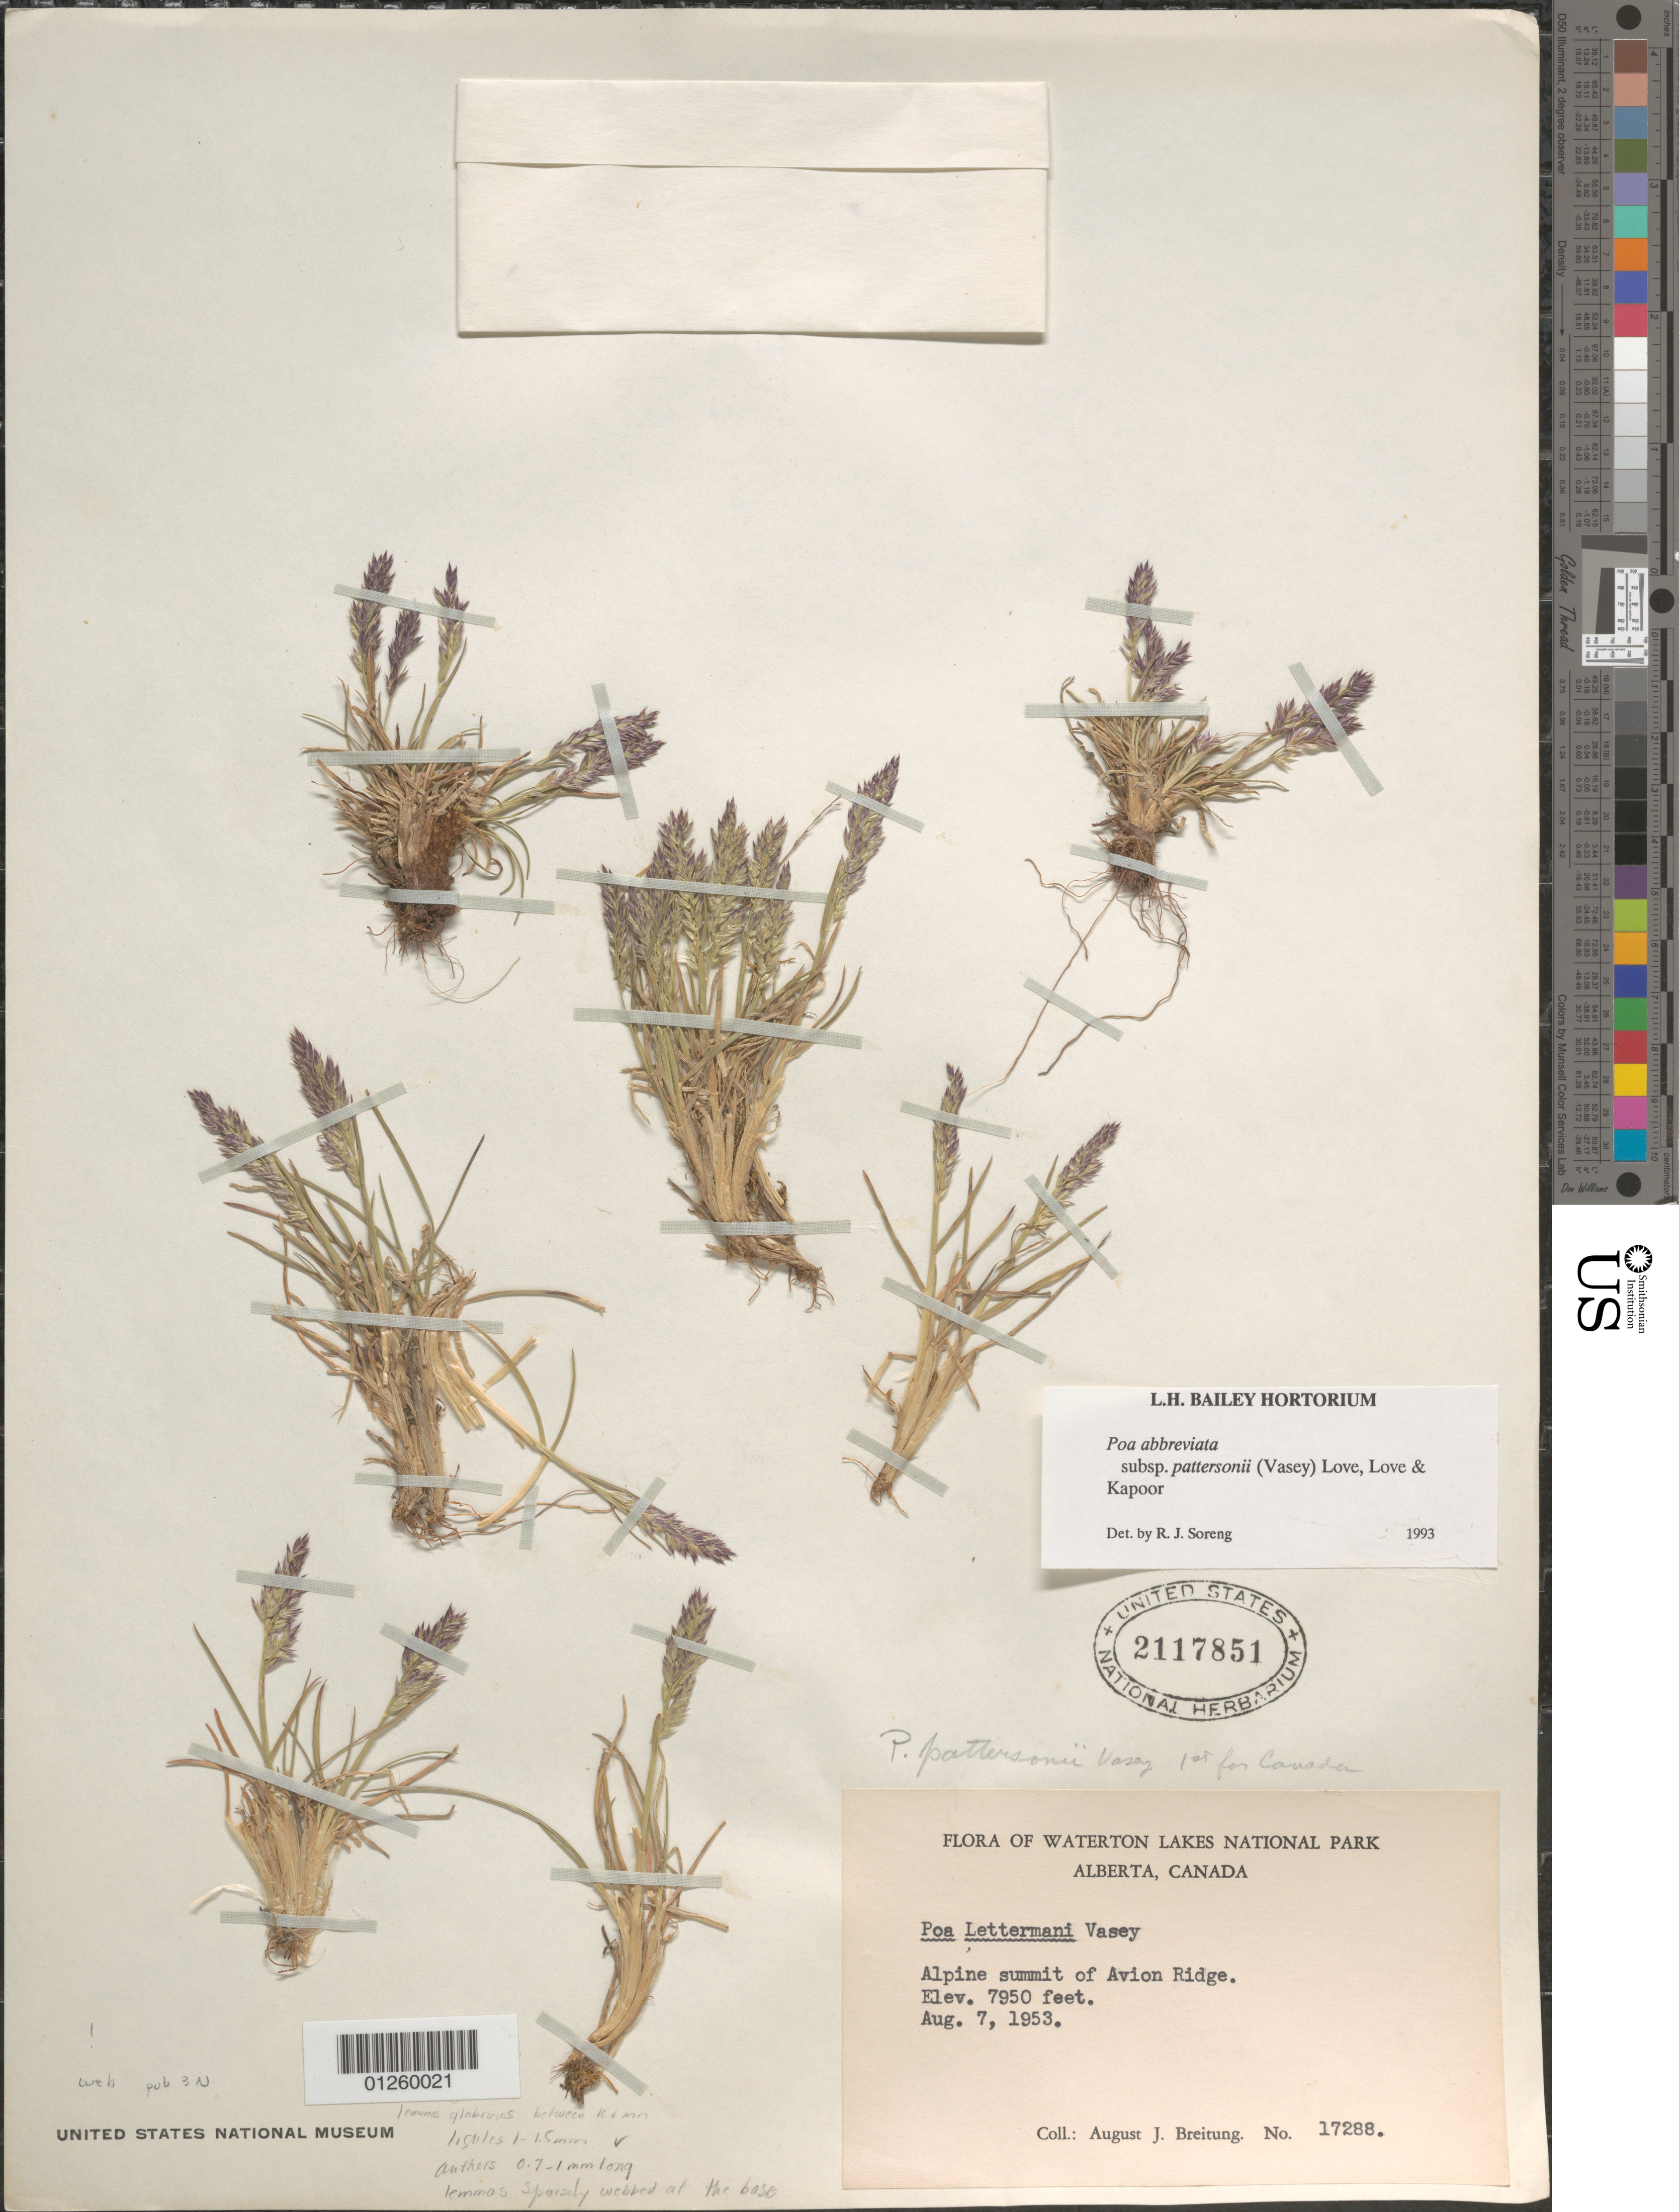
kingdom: Plantae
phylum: Tracheophyta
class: Liliopsida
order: Poales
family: Poaceae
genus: Poa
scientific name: Poa abbreviata subsp. pattersonii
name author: (Vasey) Á. Löve et al.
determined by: Soreng, Robert J., Research Associate (BOT), Smithsonian Institution - National Museum of Natural History (UNITED STATES)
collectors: A. J. Breitung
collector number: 17288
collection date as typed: Aug. 7, 1953.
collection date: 1953-08-07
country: Canada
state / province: Alberta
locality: Alpine summit of Avion Ridge.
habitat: Alpine summit of Avion Ridge.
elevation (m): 2423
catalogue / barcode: US 2117851